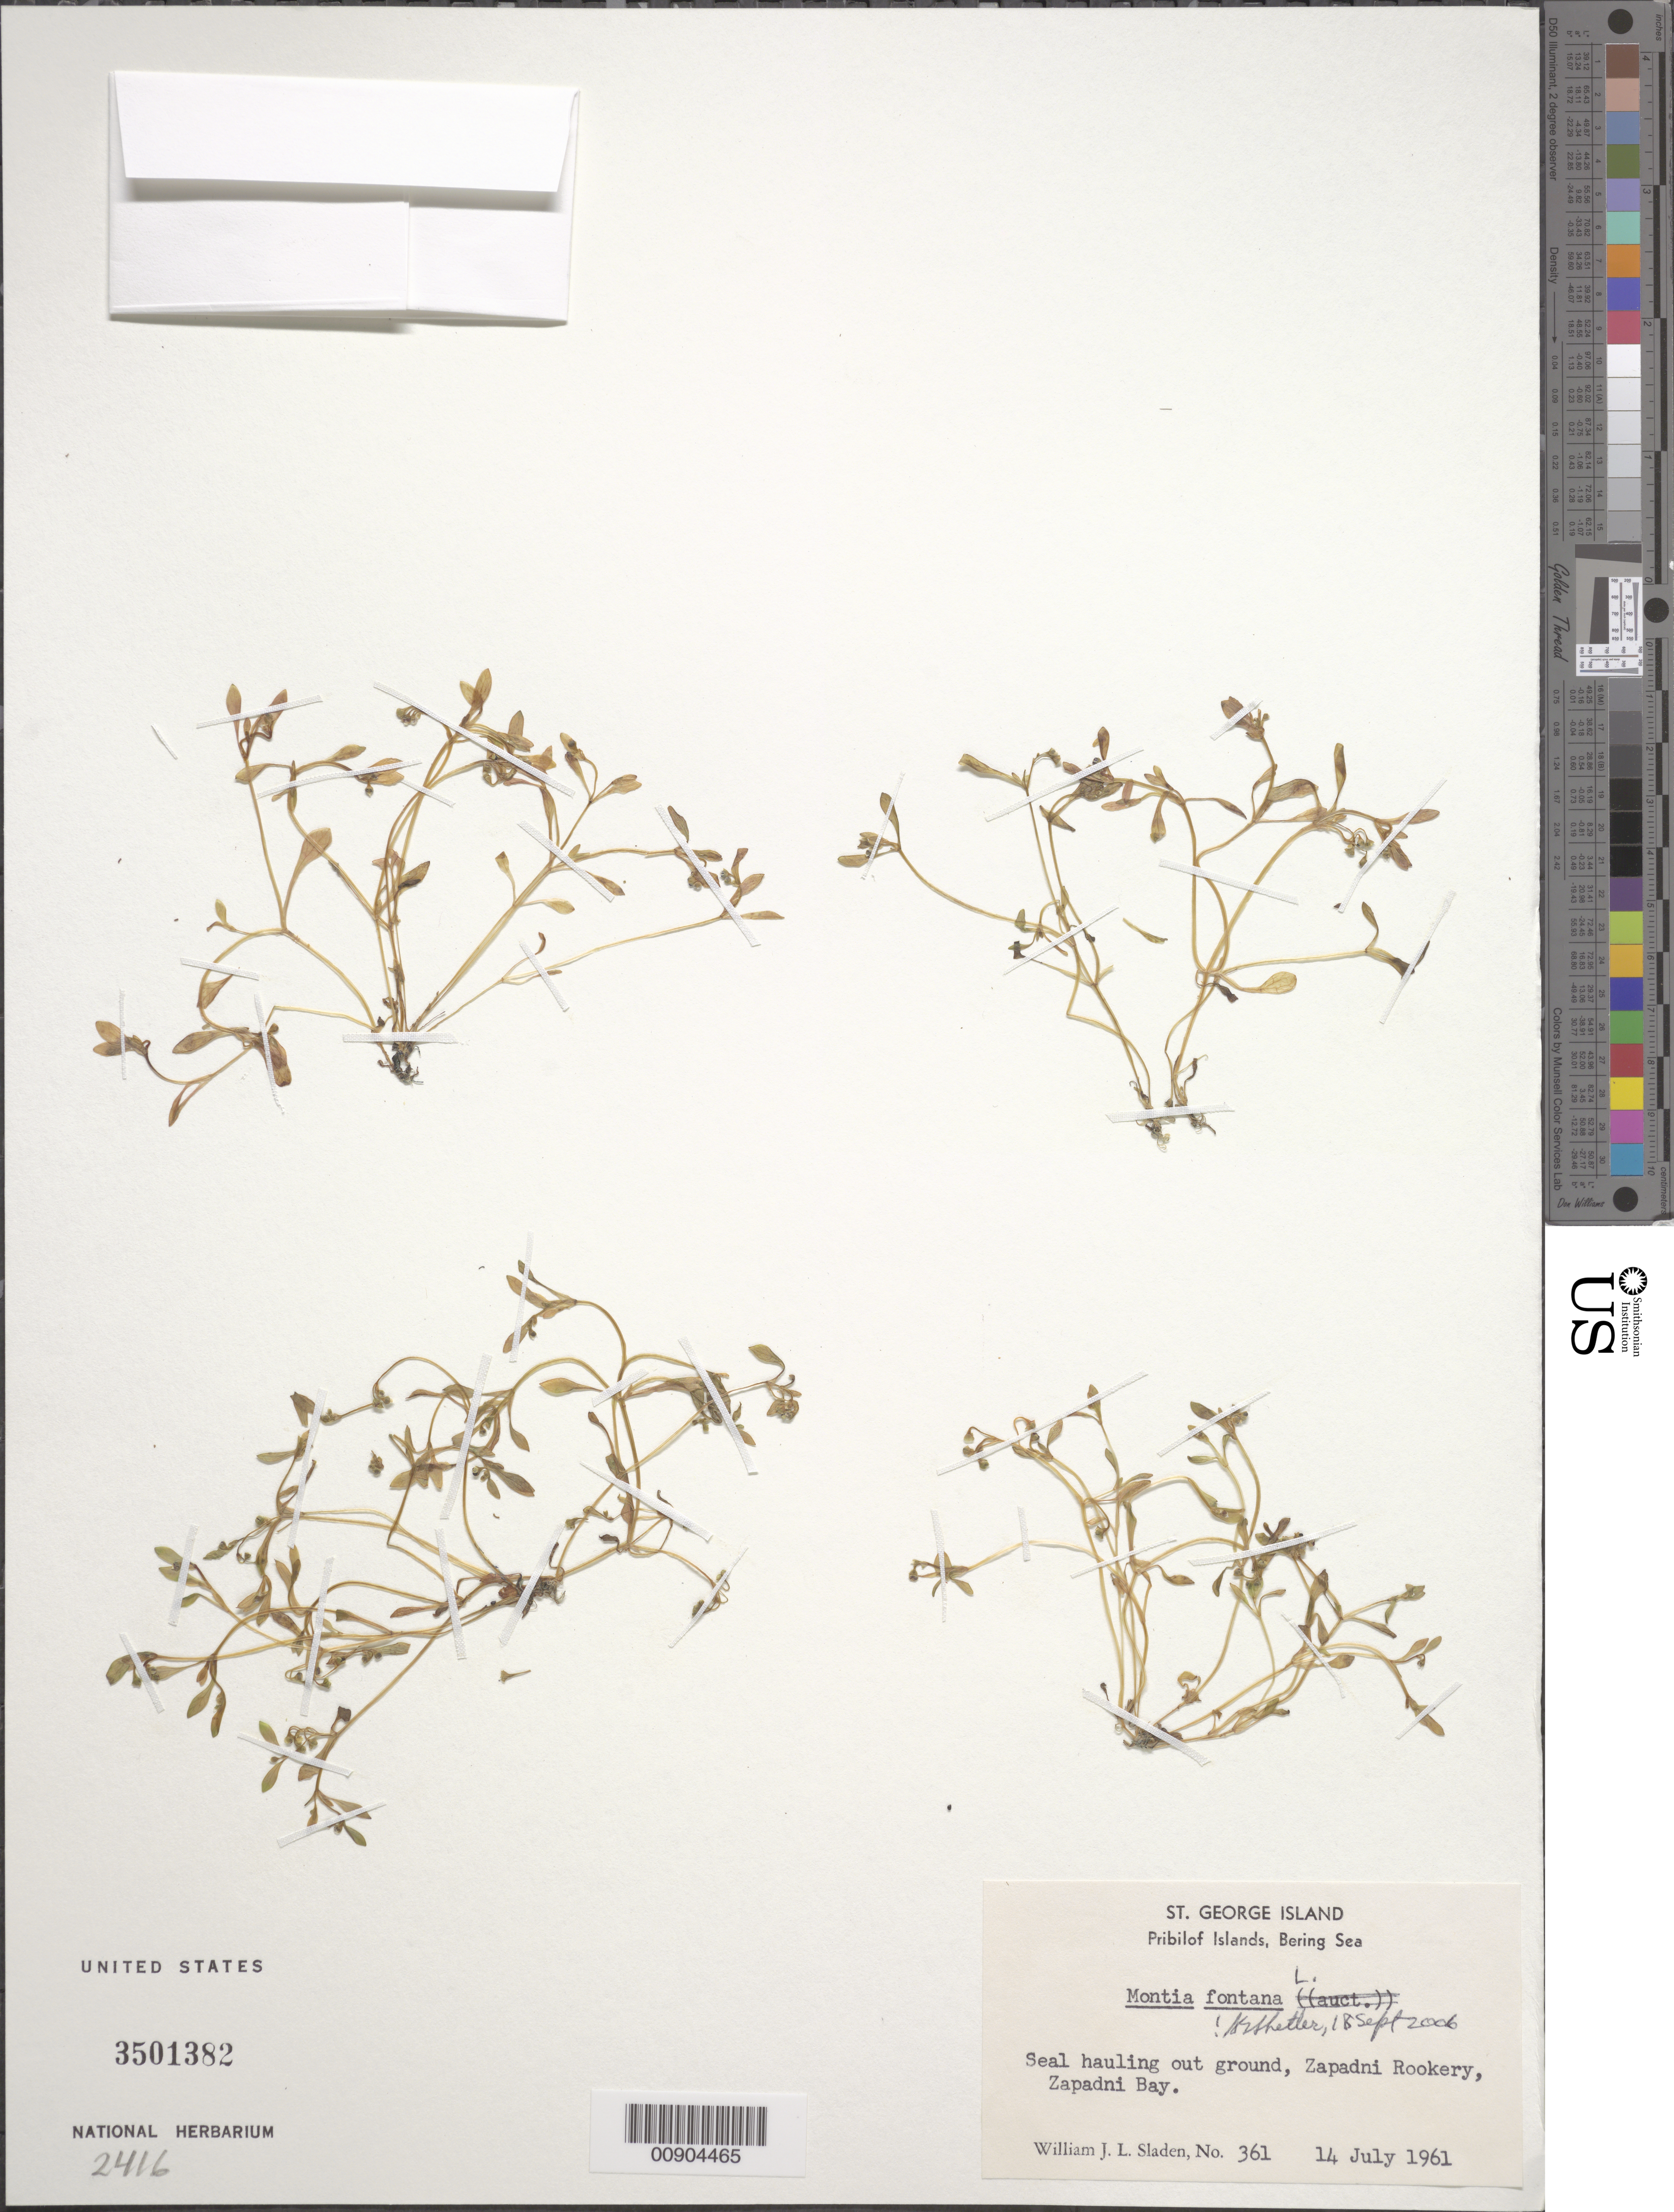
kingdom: Plantae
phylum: Tracheophyta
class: Magnoliopsida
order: Caryophyllales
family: Montiaceae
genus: Montia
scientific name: Montia fontana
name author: L.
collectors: W. Sladen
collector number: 361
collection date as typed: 14 Jul 1961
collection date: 1961-07-14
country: United States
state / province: Alaska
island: St. George Island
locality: St. George Island. Zapadni Rookery, Zapadni Bay., Bering Sea, Pribilof Islands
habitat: Seal hauling out ground.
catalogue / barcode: US 3501382